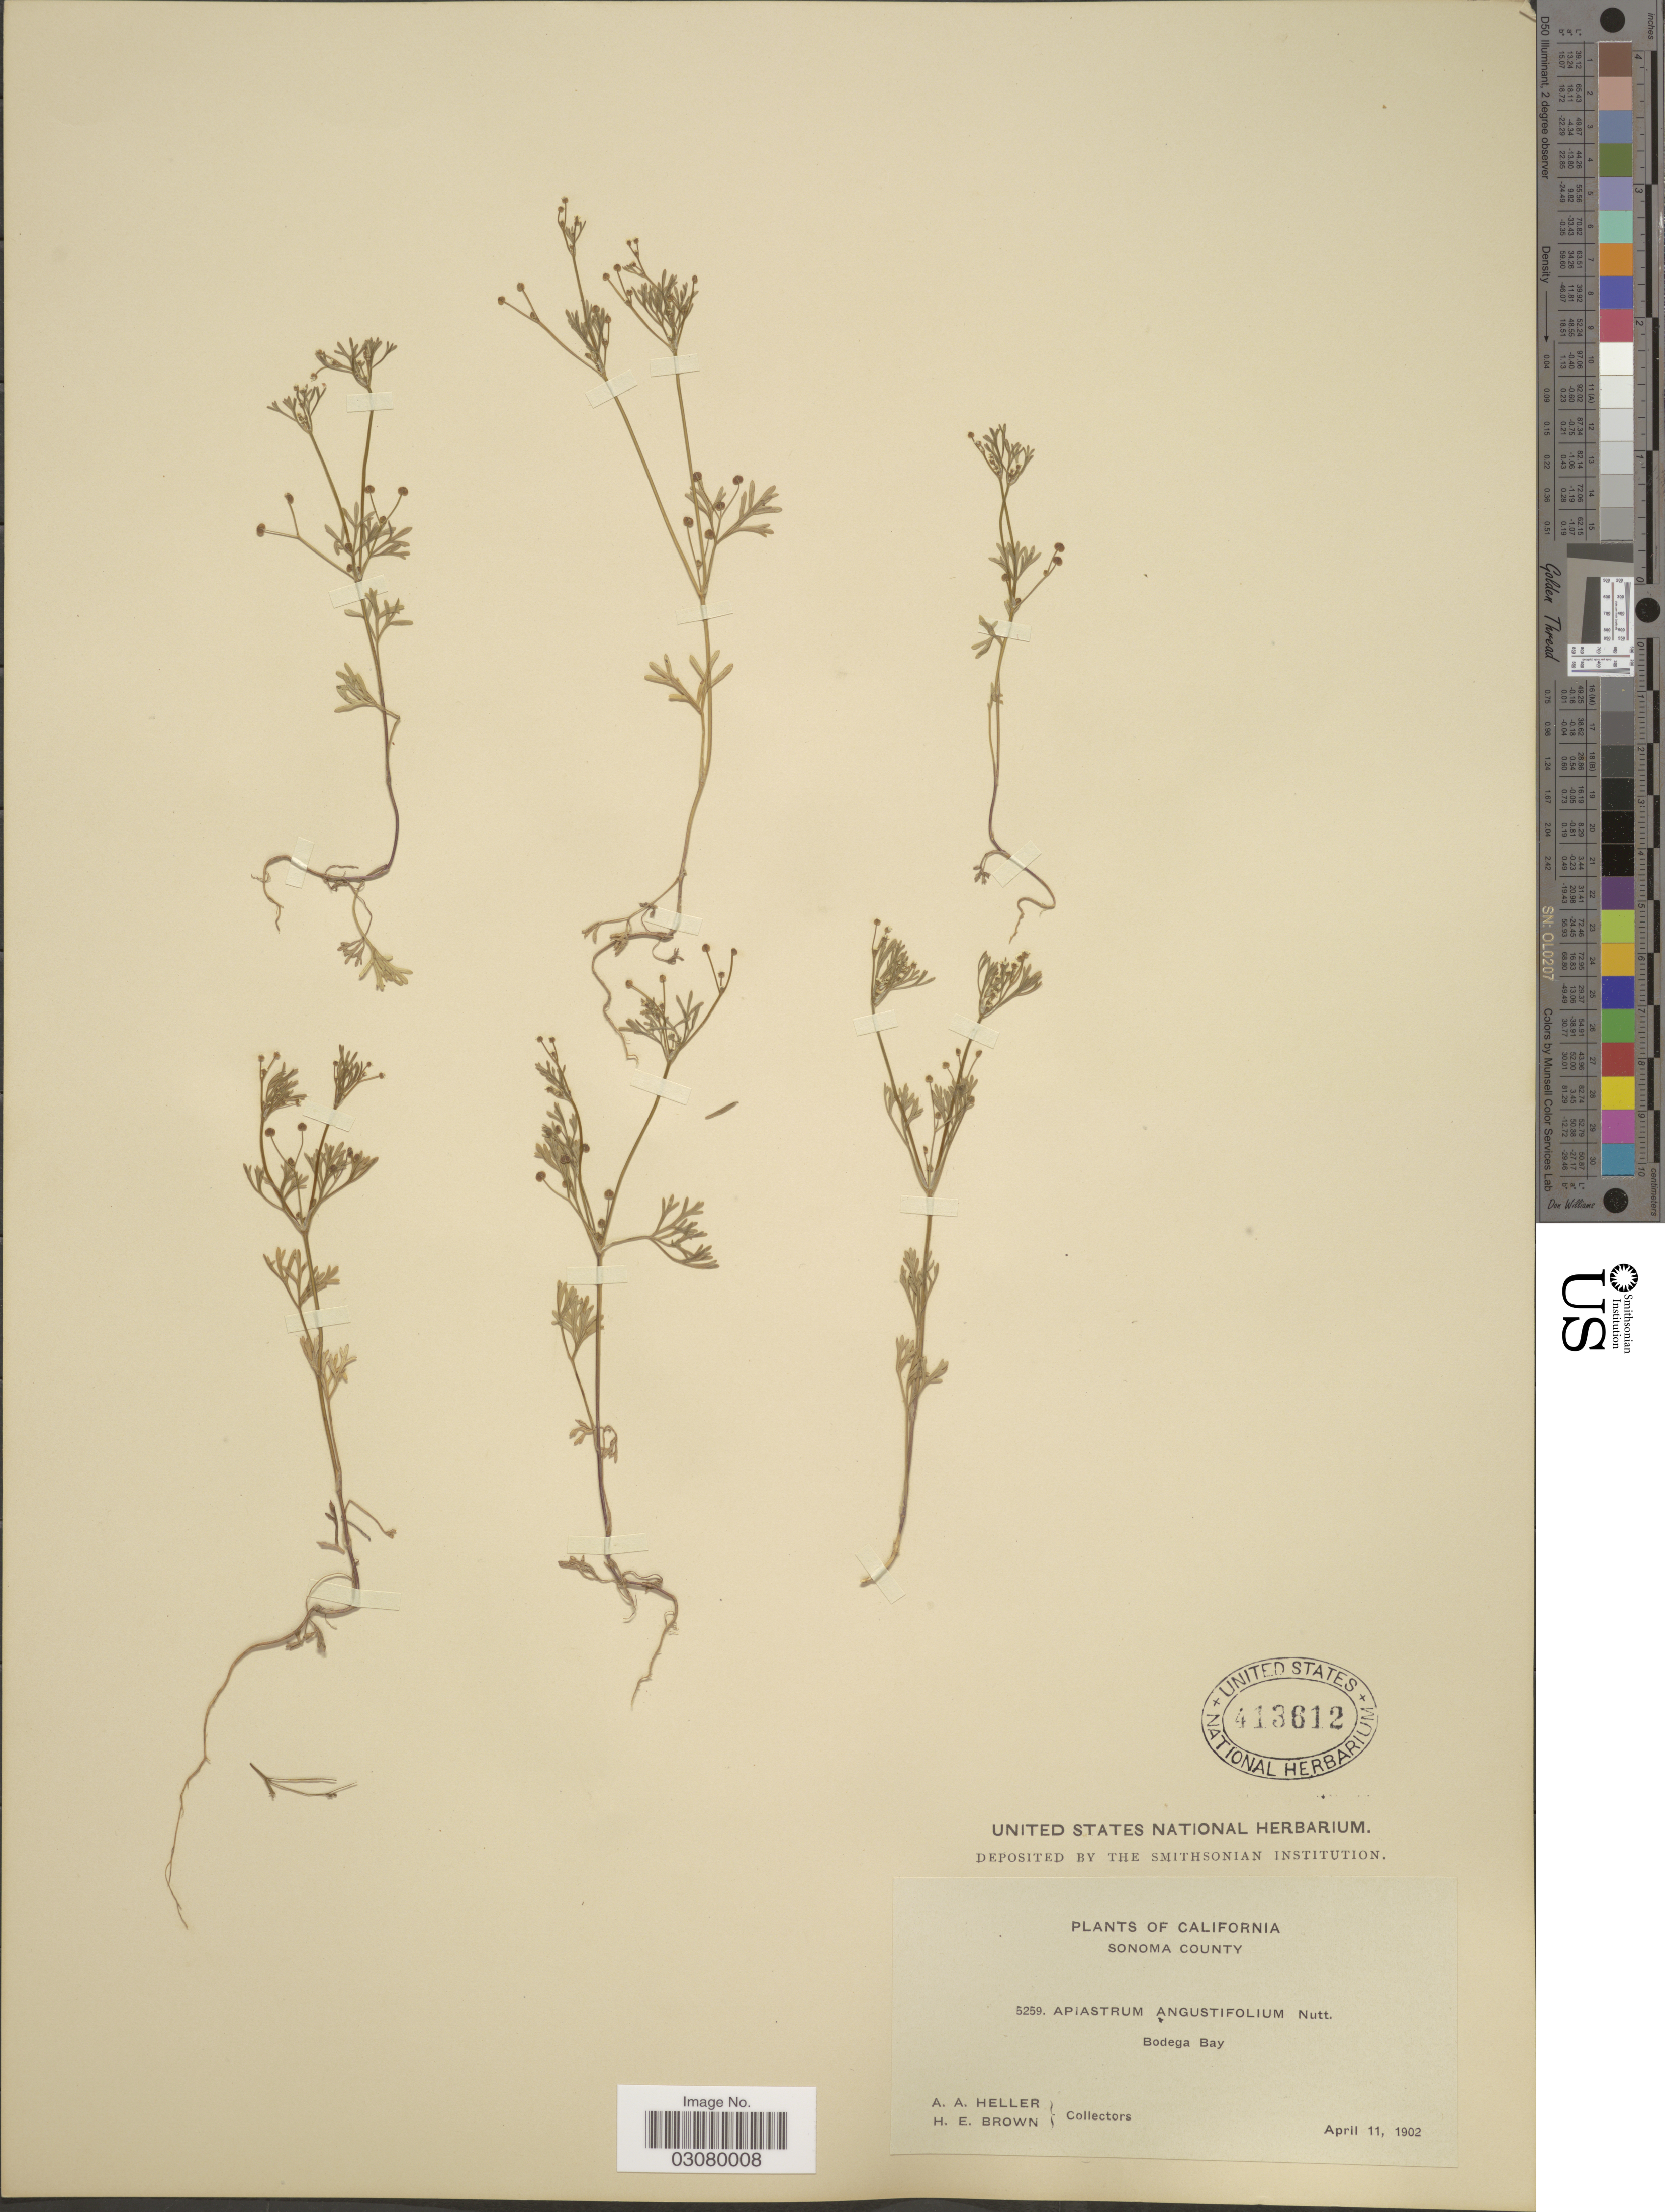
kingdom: Plantae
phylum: Tracheophyta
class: Magnoliopsida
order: Apiales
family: Apiaceae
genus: Apiastrum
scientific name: Apiastrum angustifolium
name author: Nutt.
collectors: A. A. Heller & H. E. Brown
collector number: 5259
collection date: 1902-04-11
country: United States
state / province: California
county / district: Sonoma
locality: Sonoma County. Bodega Bay.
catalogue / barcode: US 413612